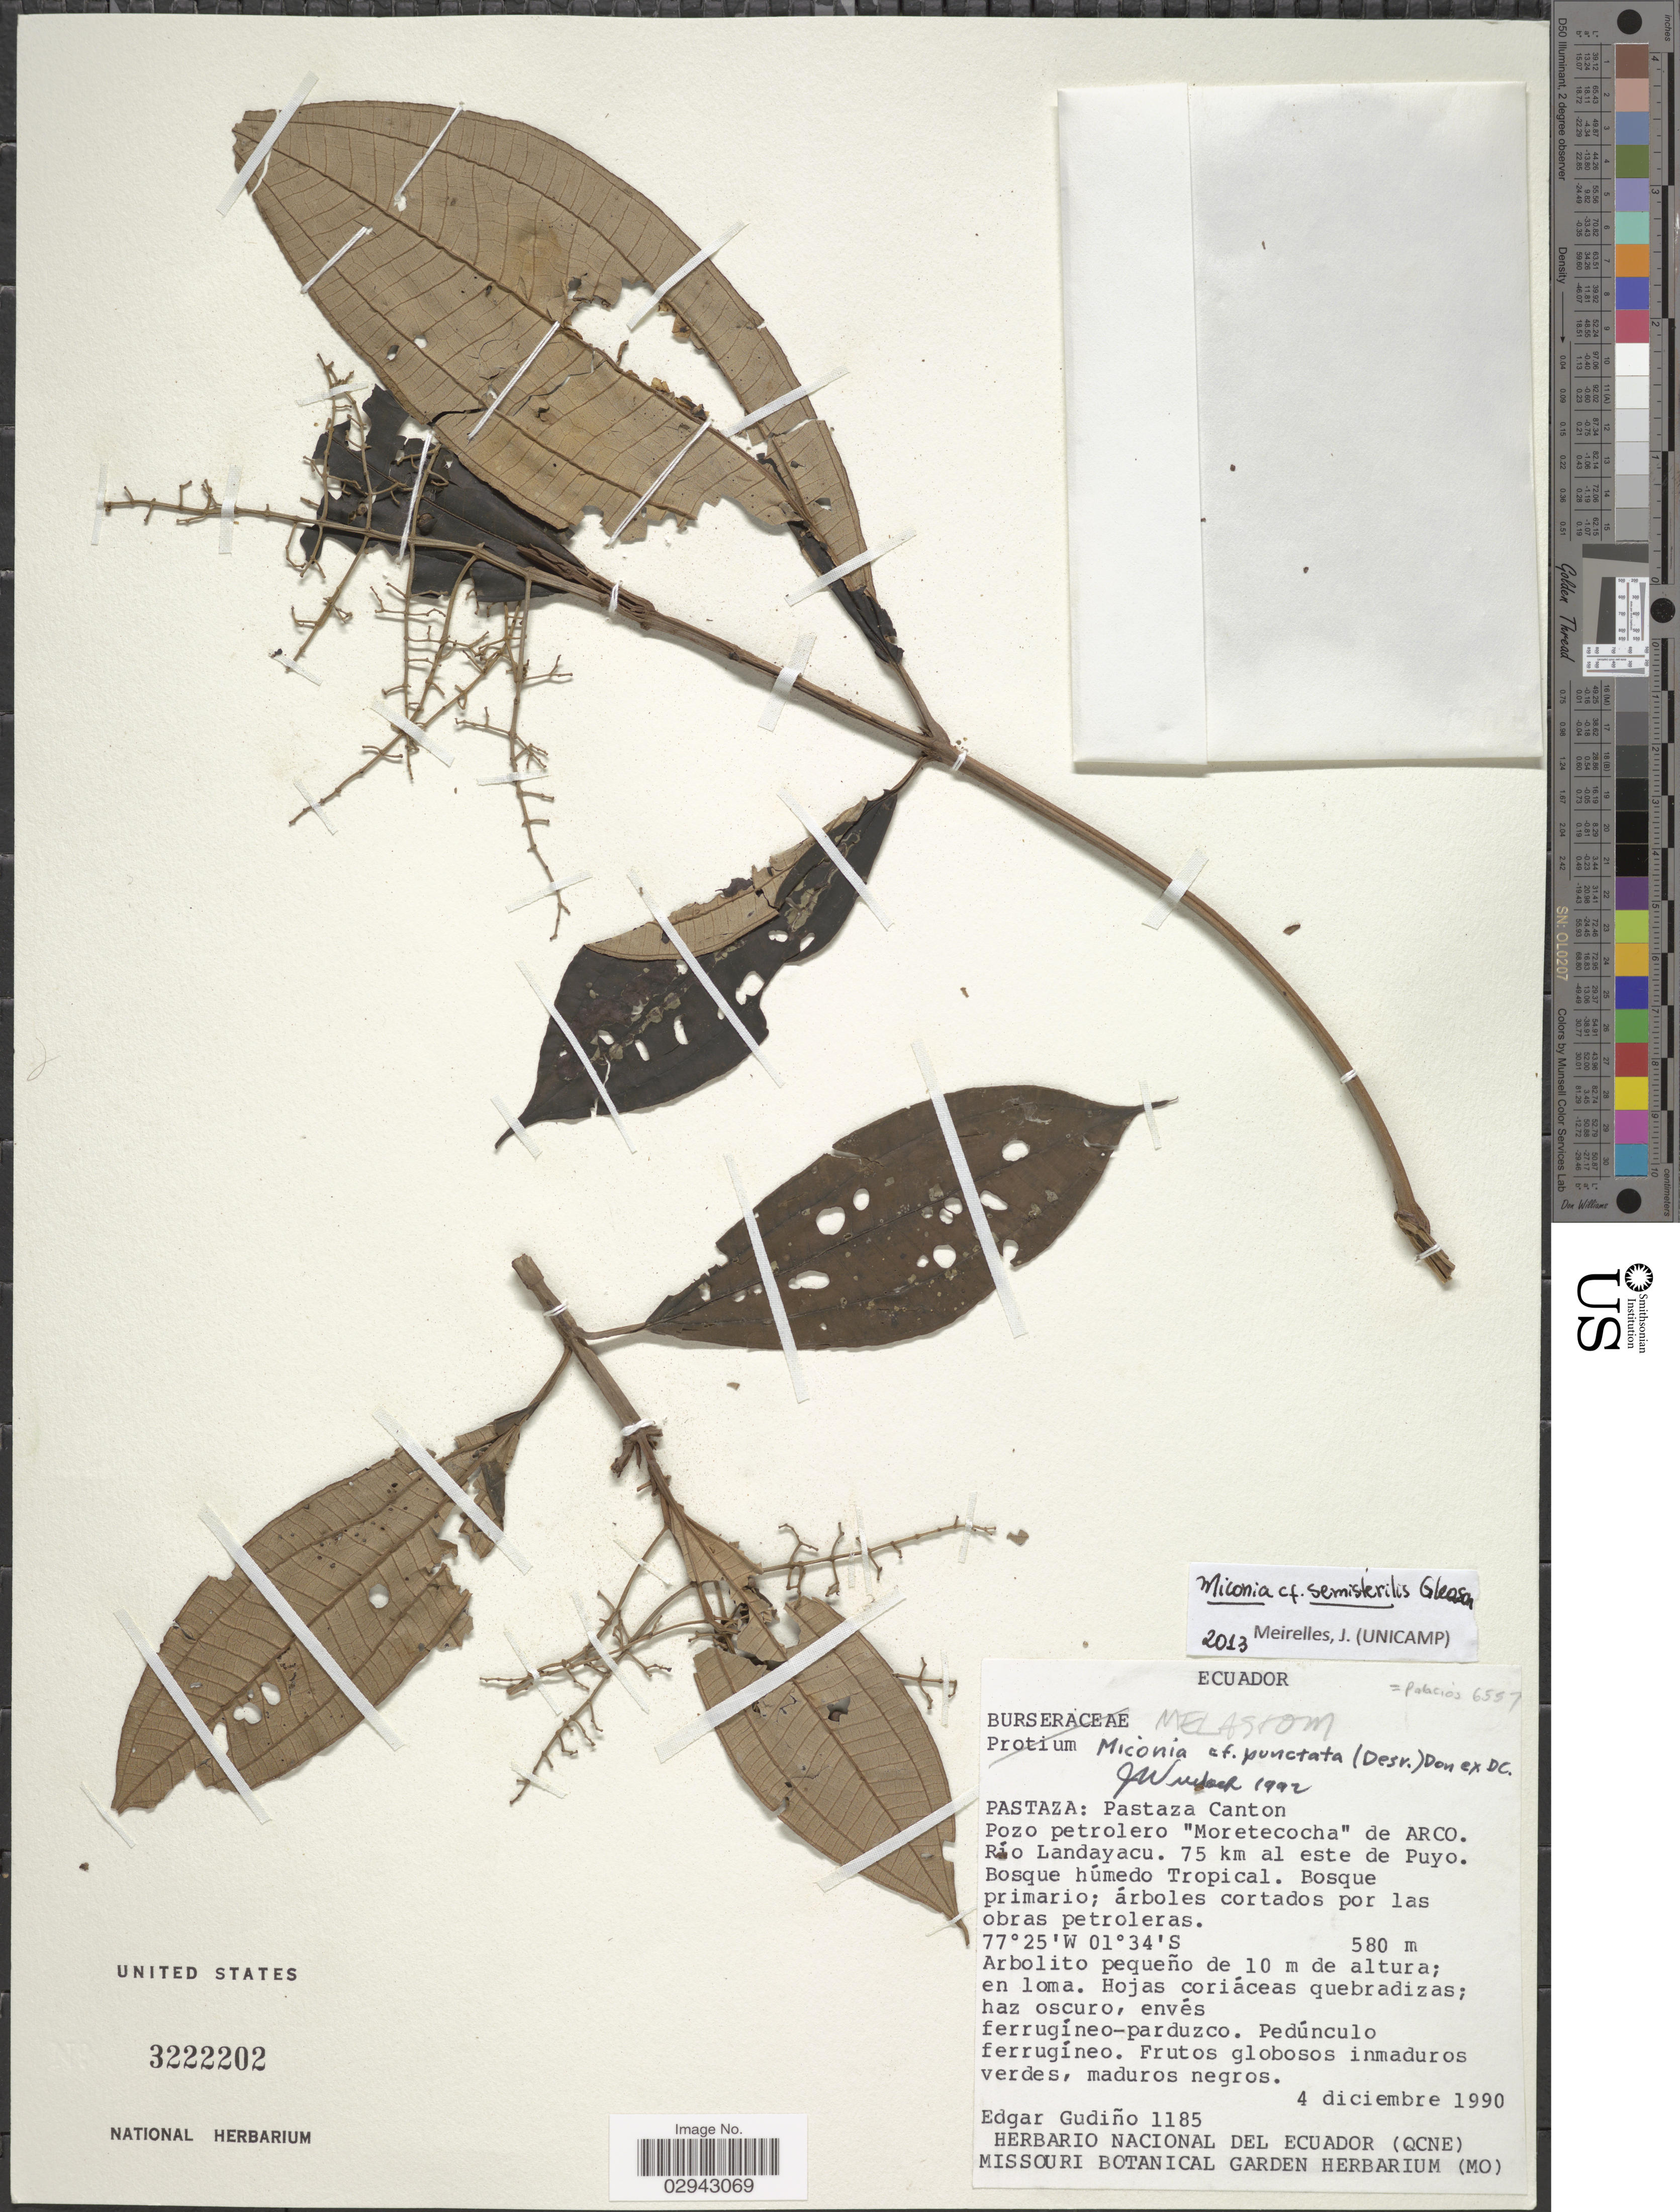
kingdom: Plantae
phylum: Tracheophyta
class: Magnoliopsida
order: Myrtales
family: Melastomataceae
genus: Miconia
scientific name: Miconia semisterilis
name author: Gleason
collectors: E. Gudiño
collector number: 1185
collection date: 1990-12-04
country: Ecuador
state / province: Pastaza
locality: Pastaza Canton. Pozo petrolero "Moretecocha" de Arco. Río Landayacu. 75 km al este de Puyo.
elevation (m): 580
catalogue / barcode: US 3222202